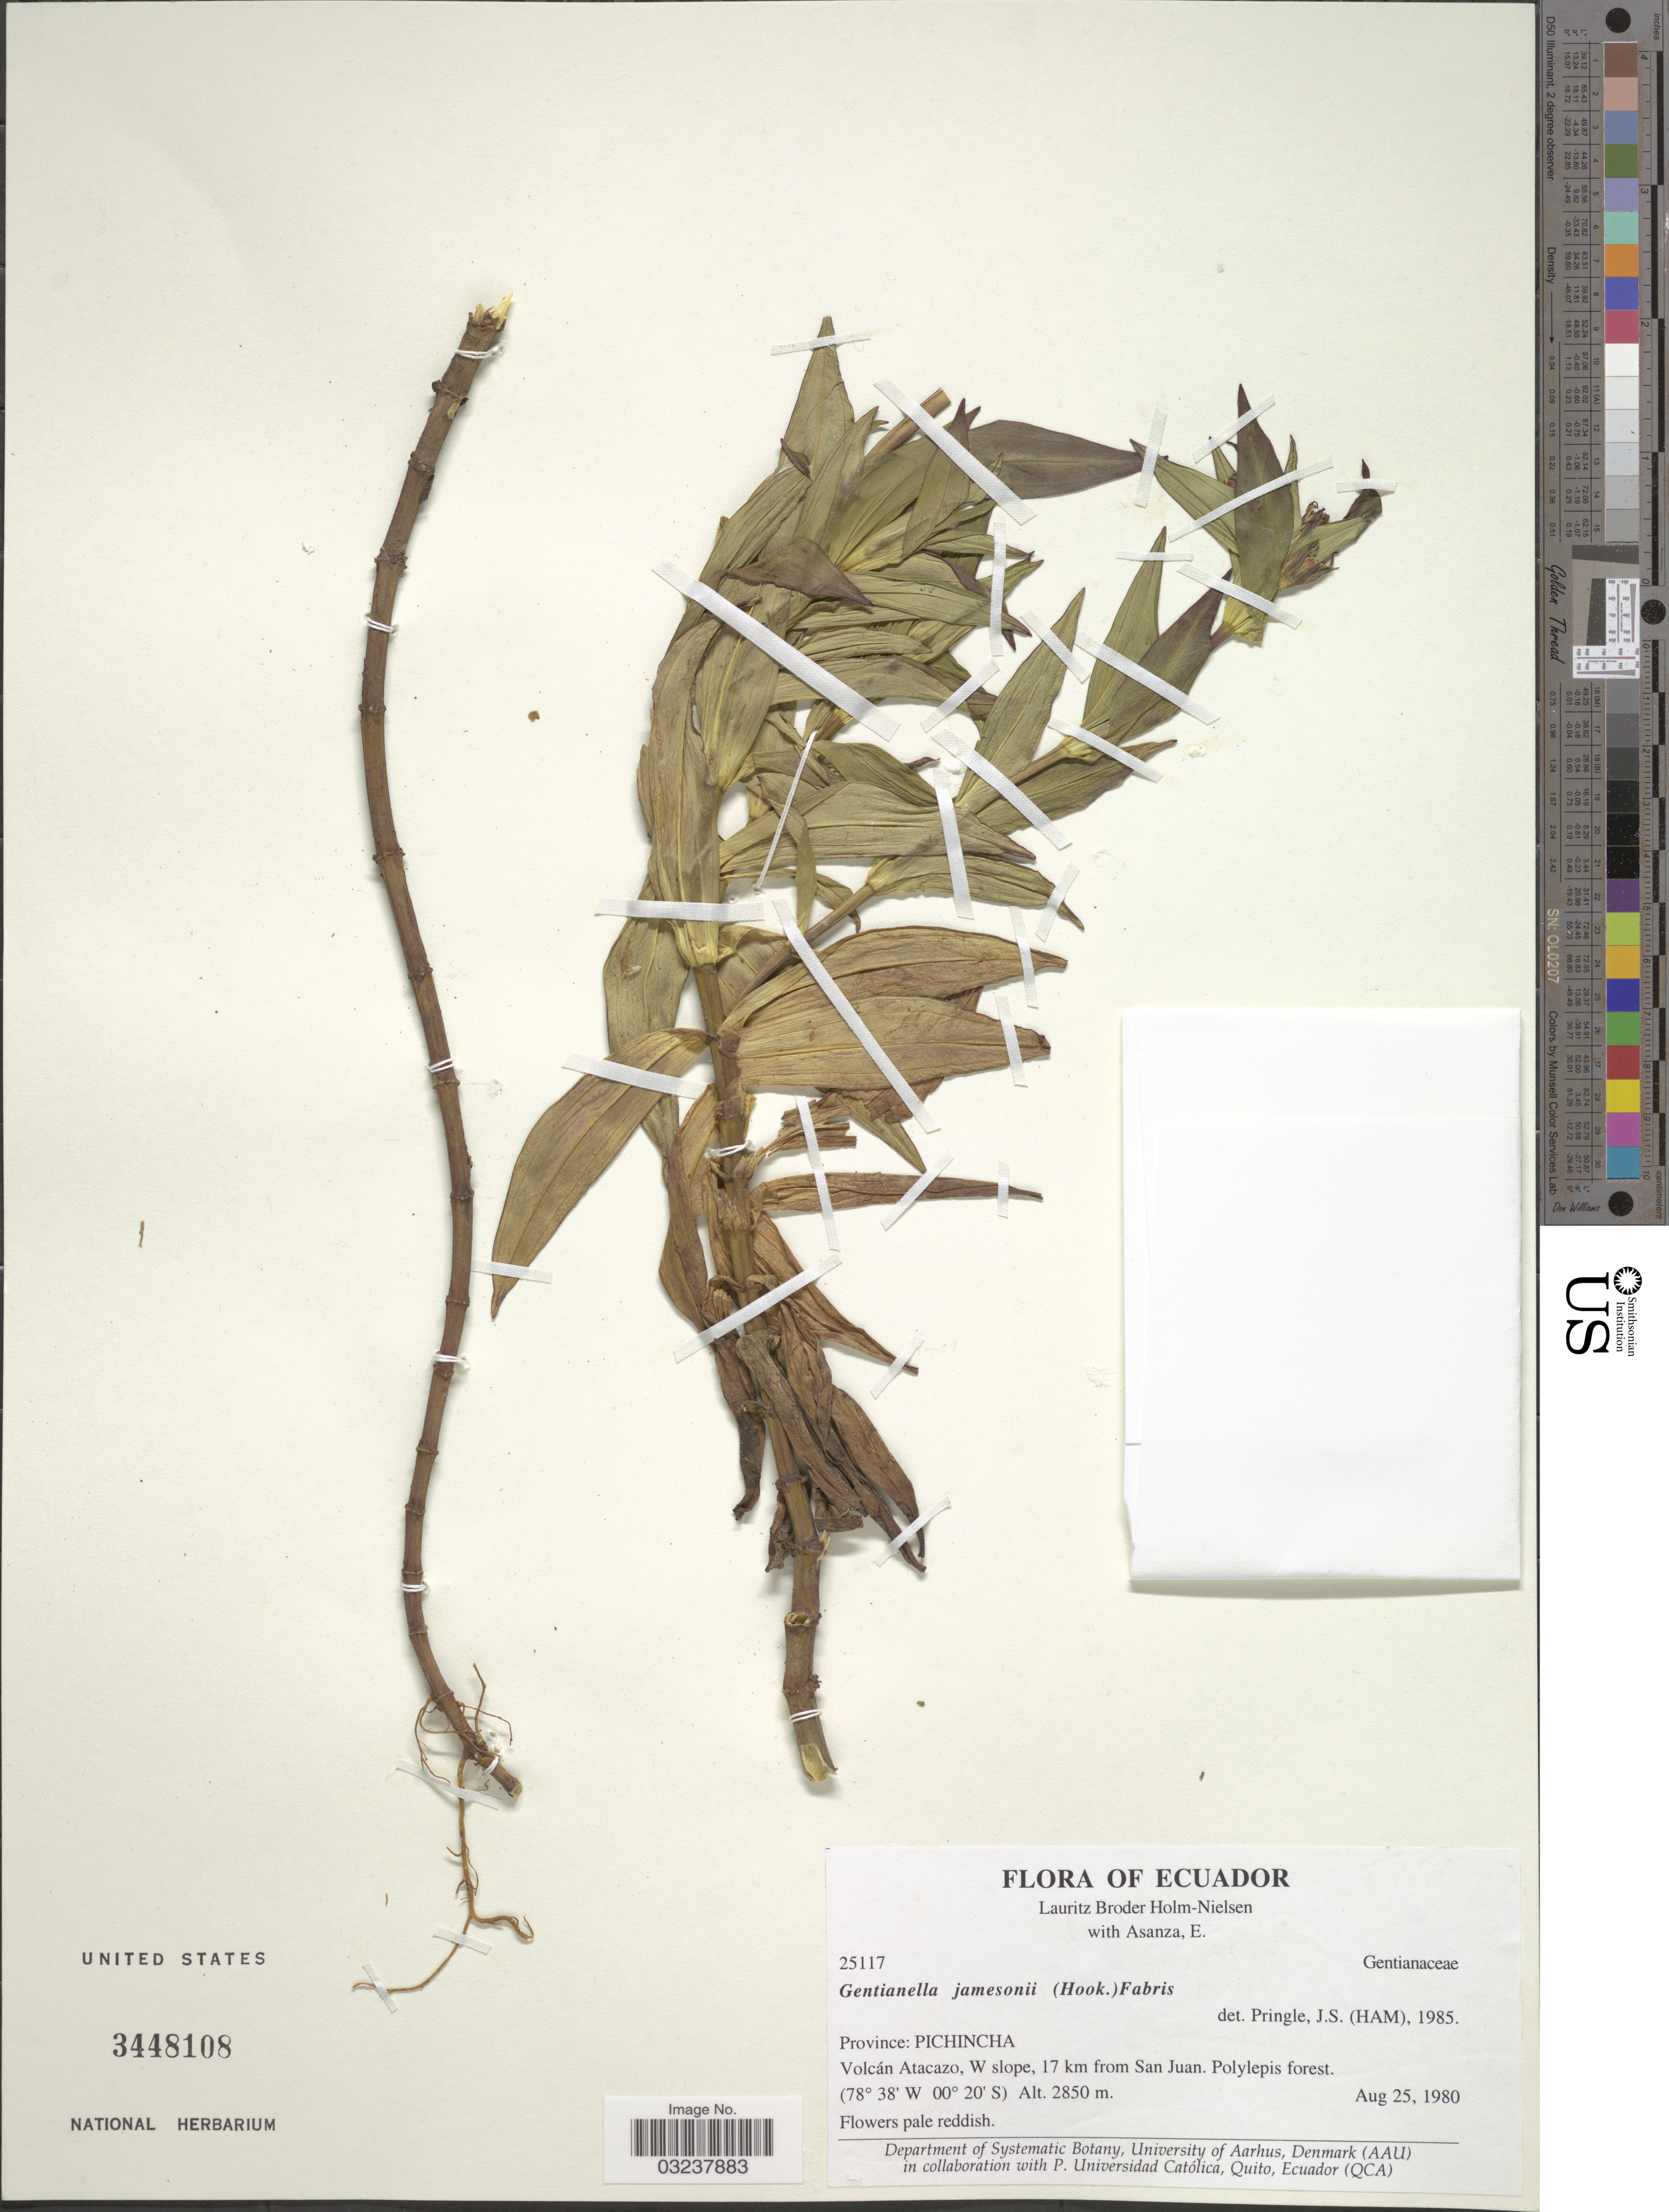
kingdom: Plantae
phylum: Tracheophyta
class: Magnoliopsida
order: Gentianales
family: Gentianaceae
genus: Gentianella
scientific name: Gentianella jamesonii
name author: (Hook.) Fabris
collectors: L. B. Holm-Nielsen & E. Asanza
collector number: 25117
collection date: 1980-08-25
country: Ecuador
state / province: Pichincha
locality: Volcán Atacazo, W slope, 17 km from San Juan.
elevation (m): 2850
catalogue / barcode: US 3448108